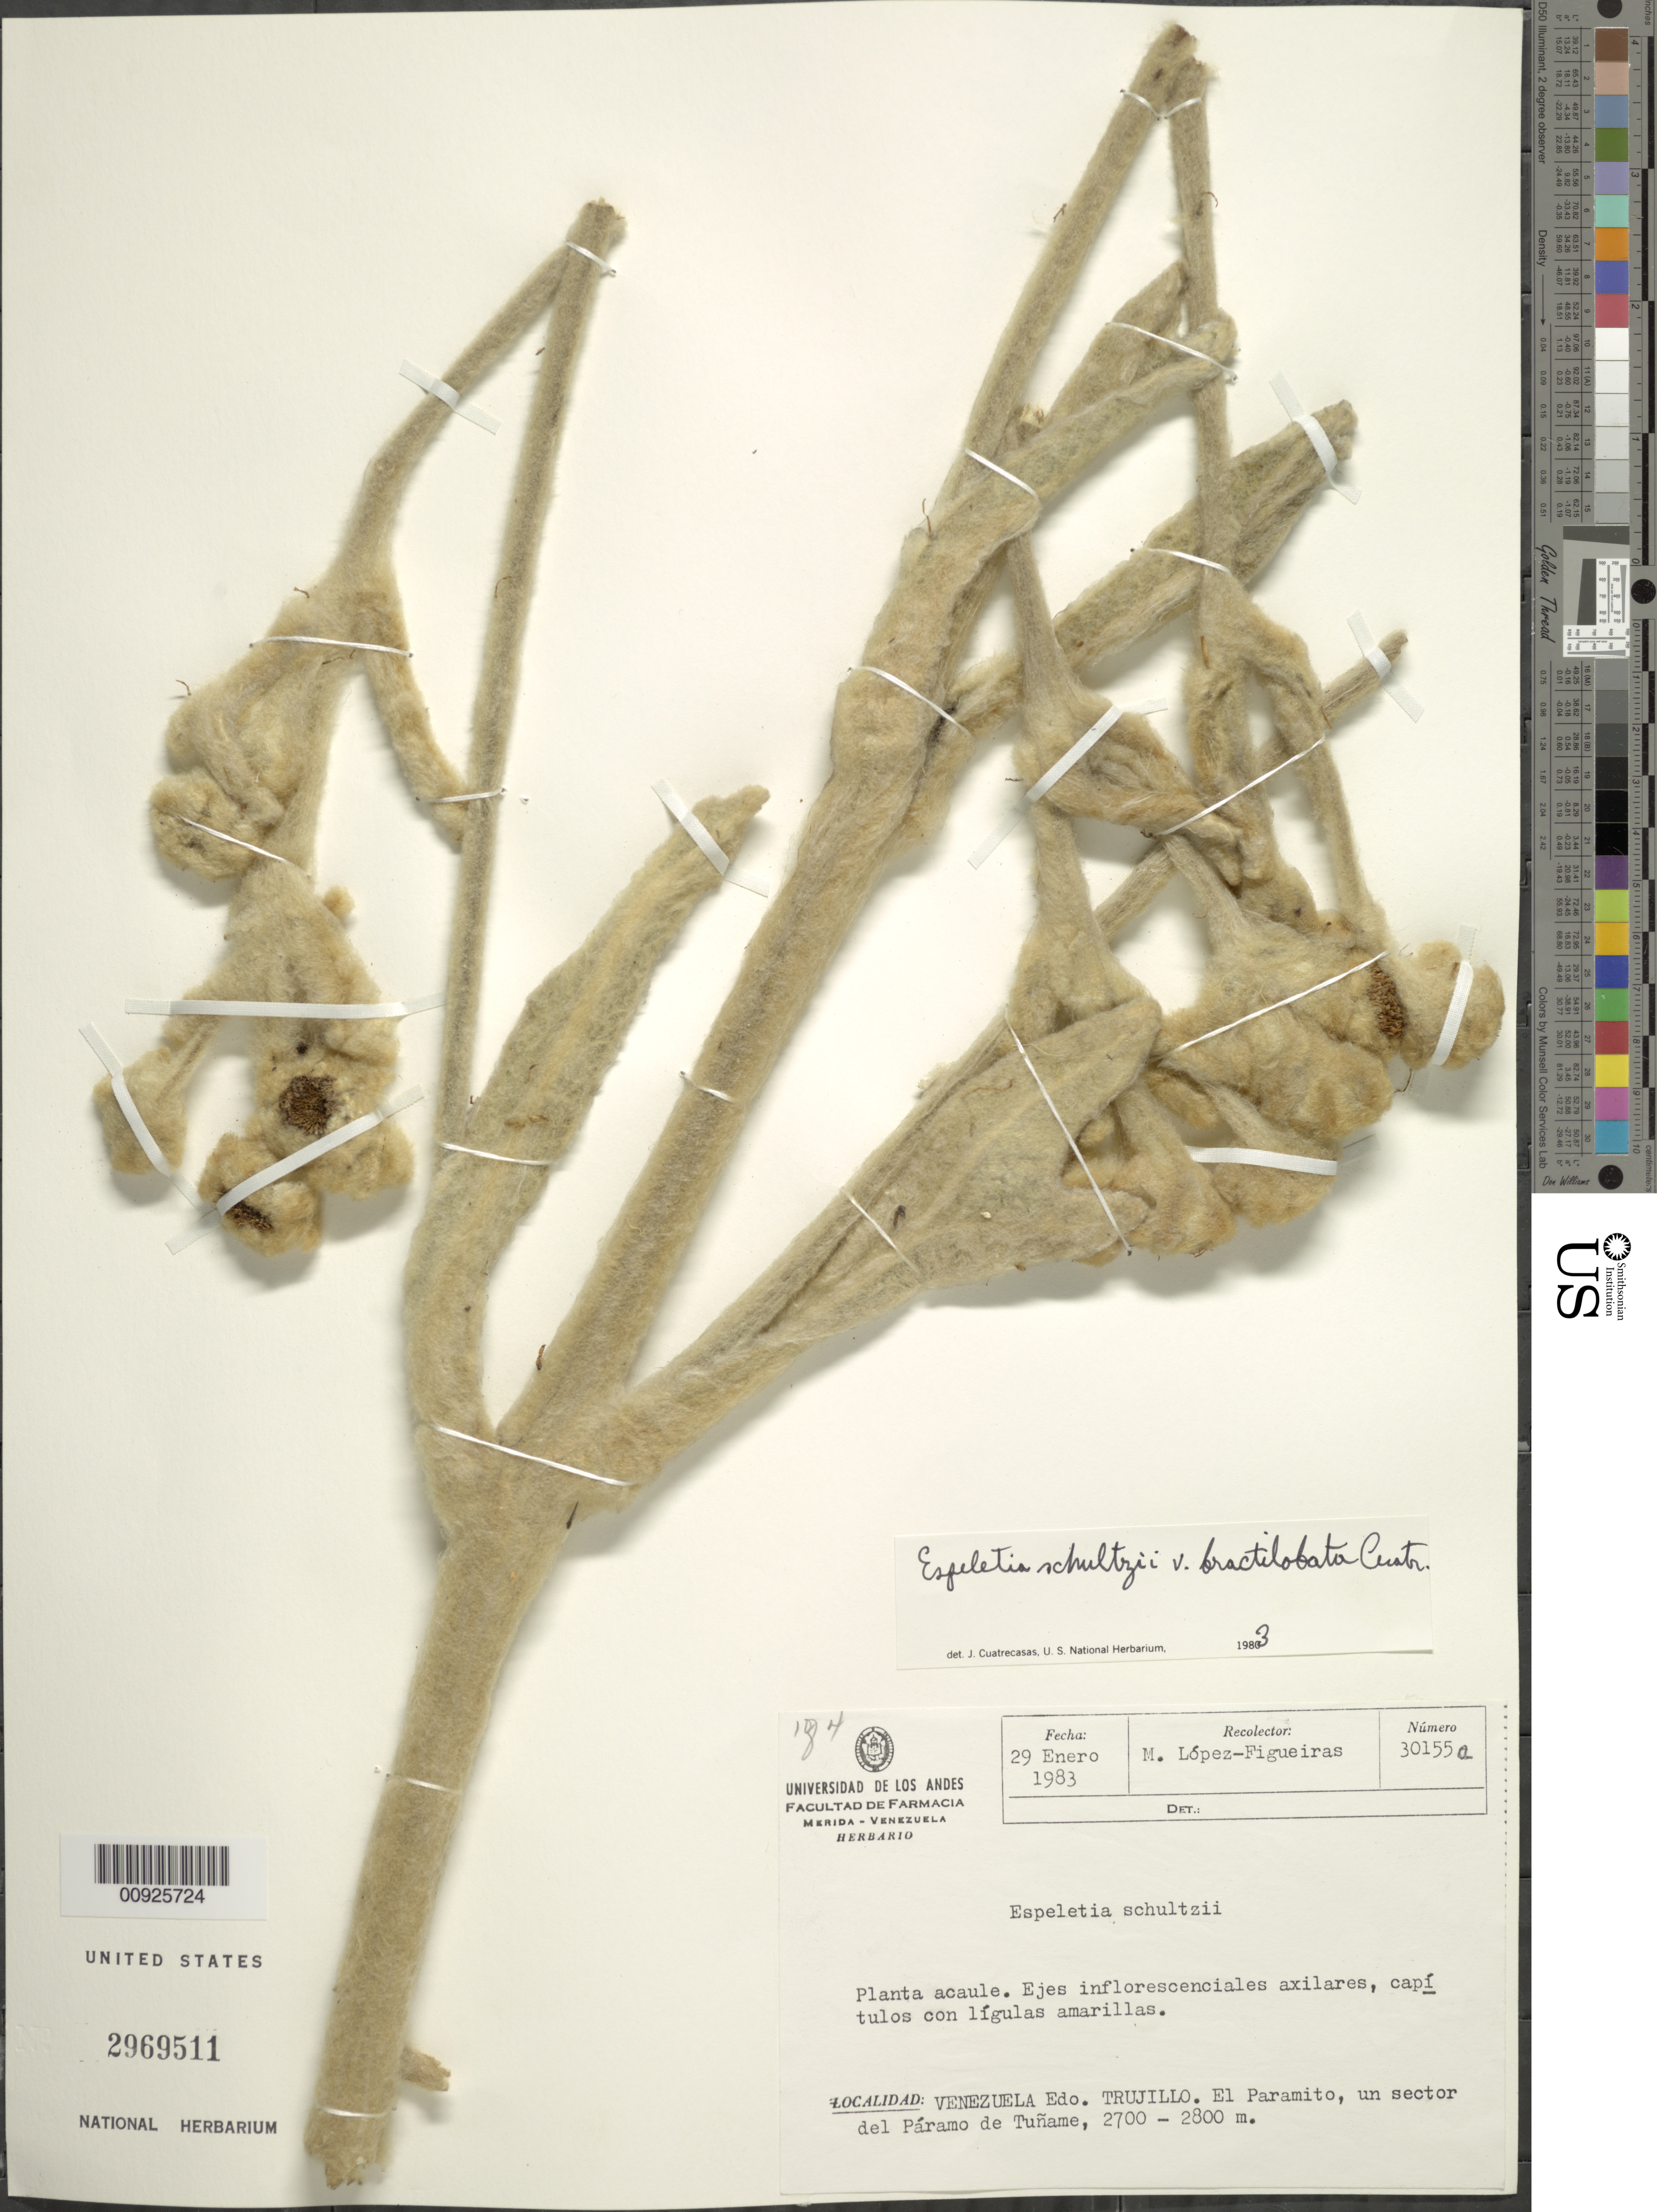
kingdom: Plantae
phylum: Tracheophyta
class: Magnoliopsida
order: Asterales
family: Asteraceae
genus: Espeletia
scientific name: Espeletia schultzii var. bractilobata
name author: Cuatrec.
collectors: M. López Figueiras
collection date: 1983-01-29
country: Venezuela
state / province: Mérida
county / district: Rangel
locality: Páramo de Tuñame. El Paramito, un sector del Páramo de Tuñame.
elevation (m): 2700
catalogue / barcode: US 2969511